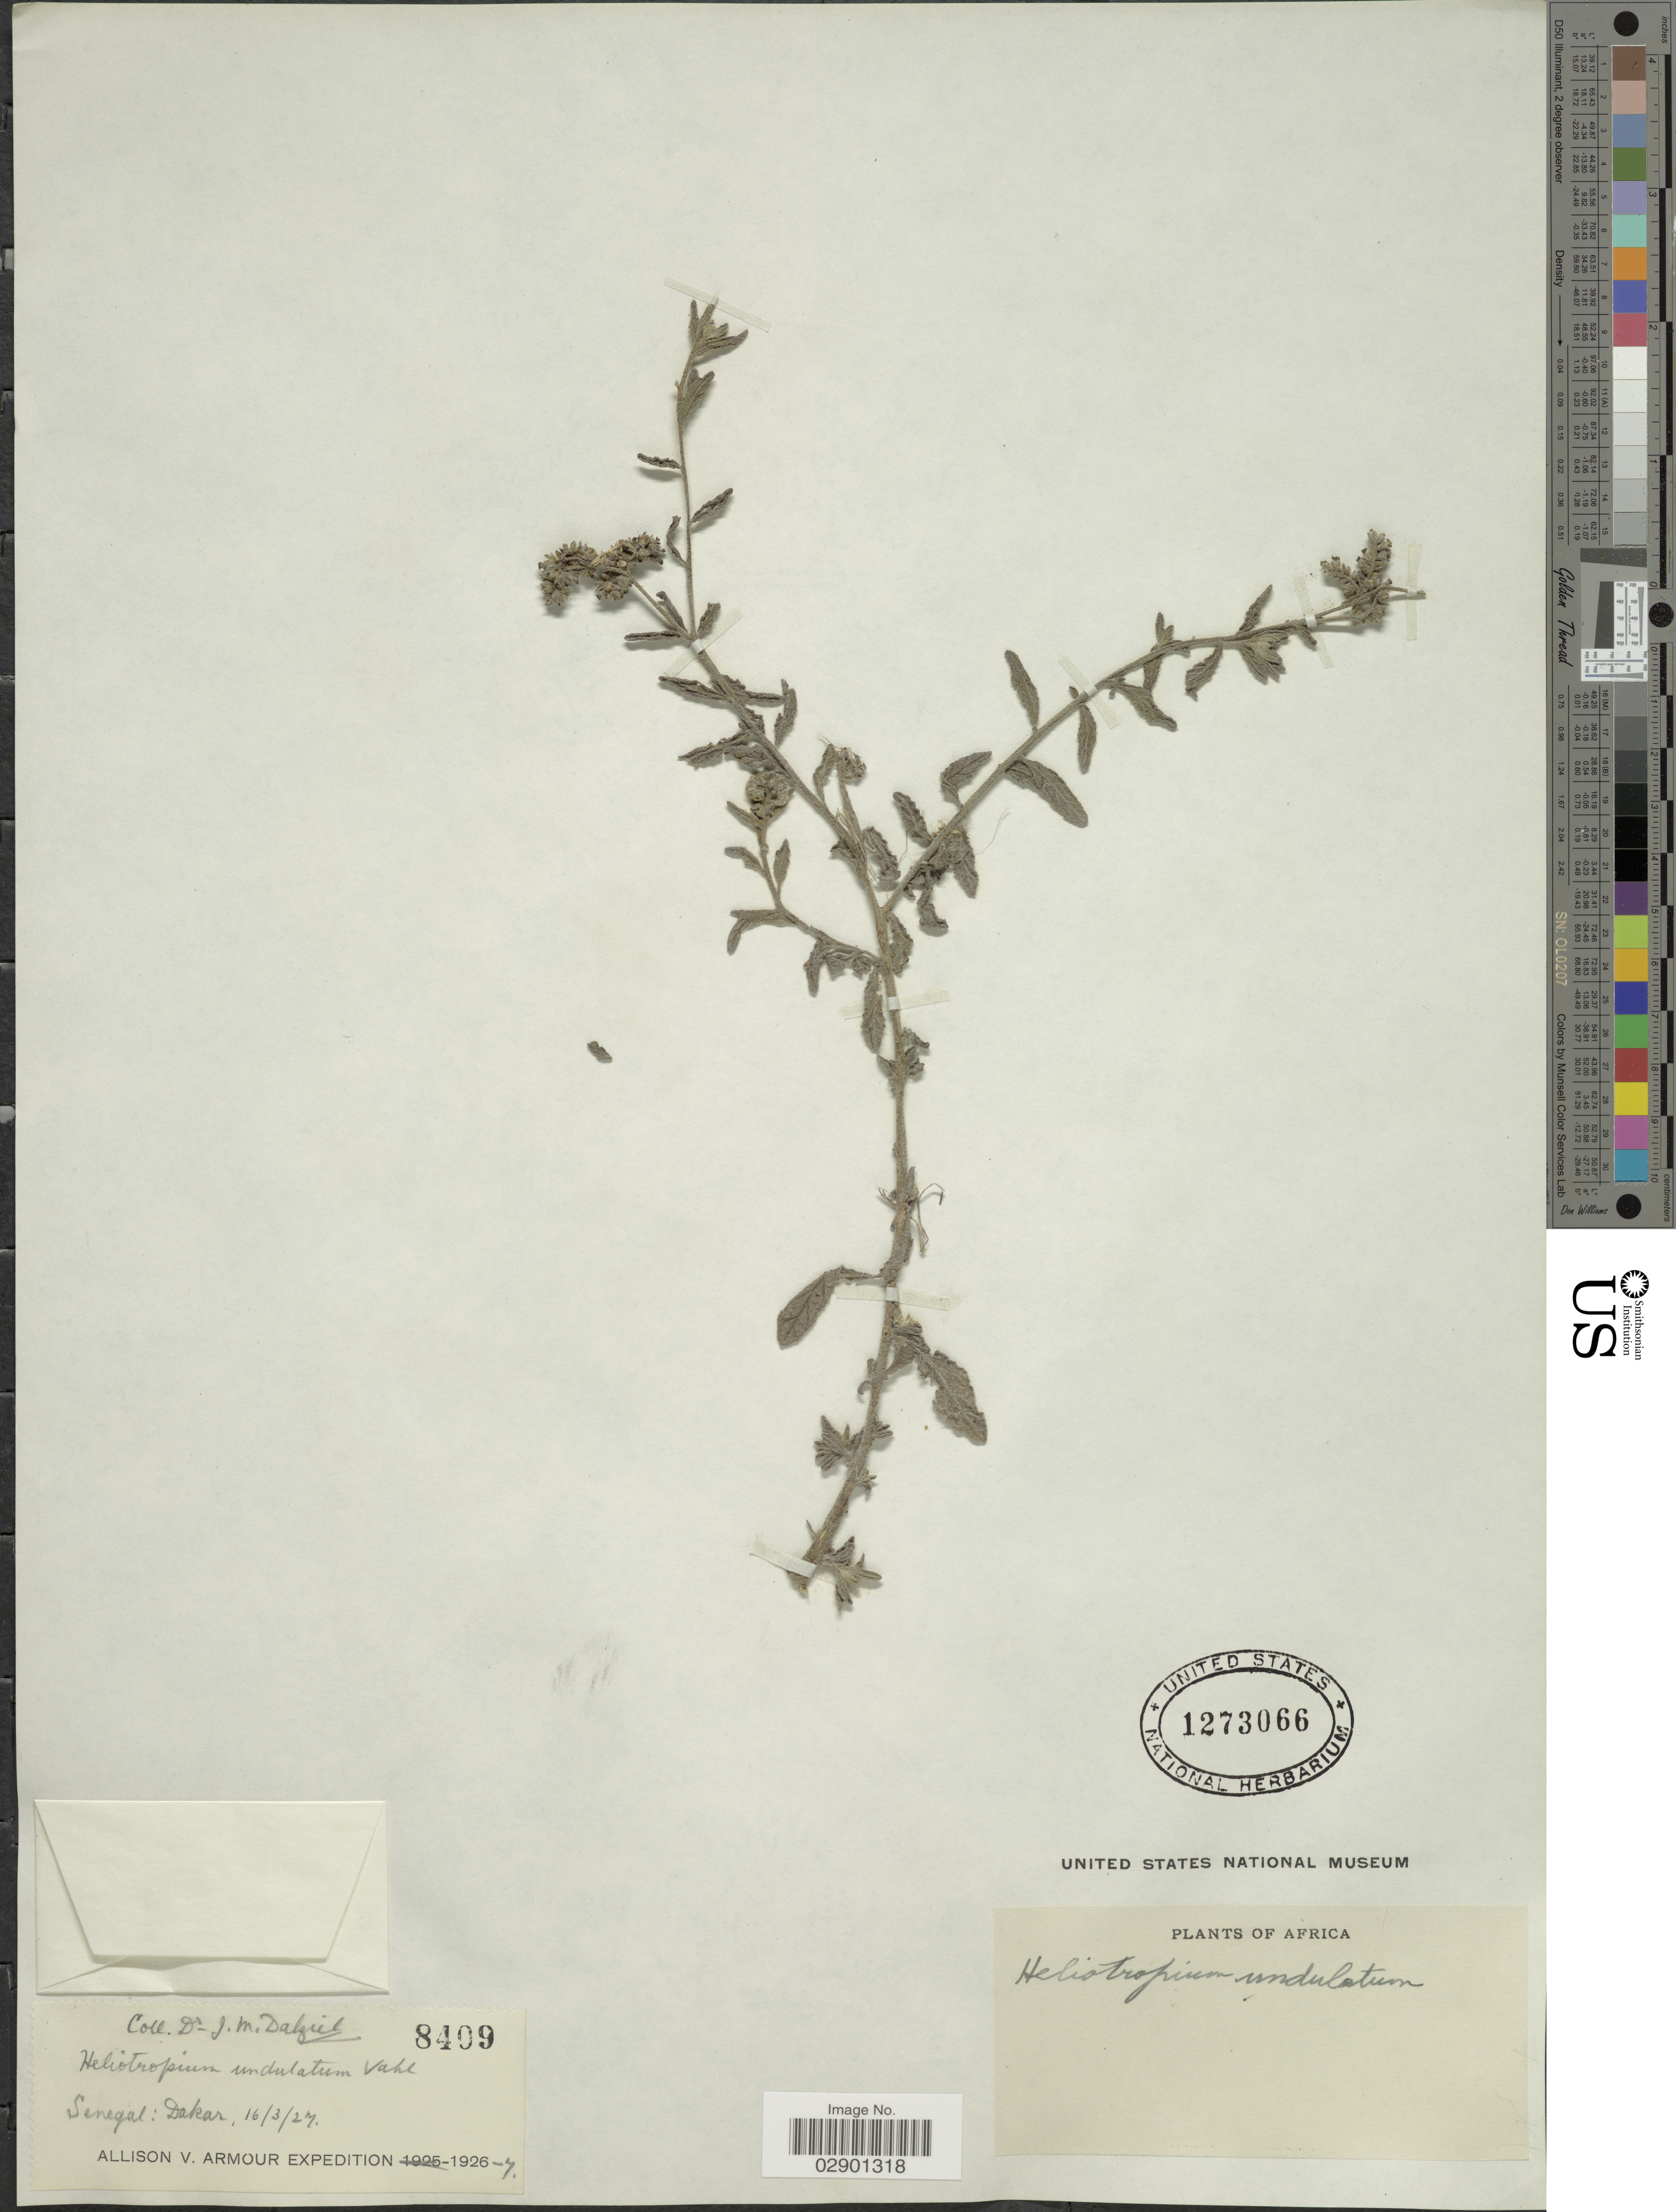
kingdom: Plantae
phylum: Tracheophyta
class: Magnoliopsida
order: Boraginales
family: Heliotropiaceae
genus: Heliotropium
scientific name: Heliotropium bacciferum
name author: Forssk.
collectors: J. Dalziel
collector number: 8409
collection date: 1927-03-16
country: Senegal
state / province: Dakar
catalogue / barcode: US 1273066